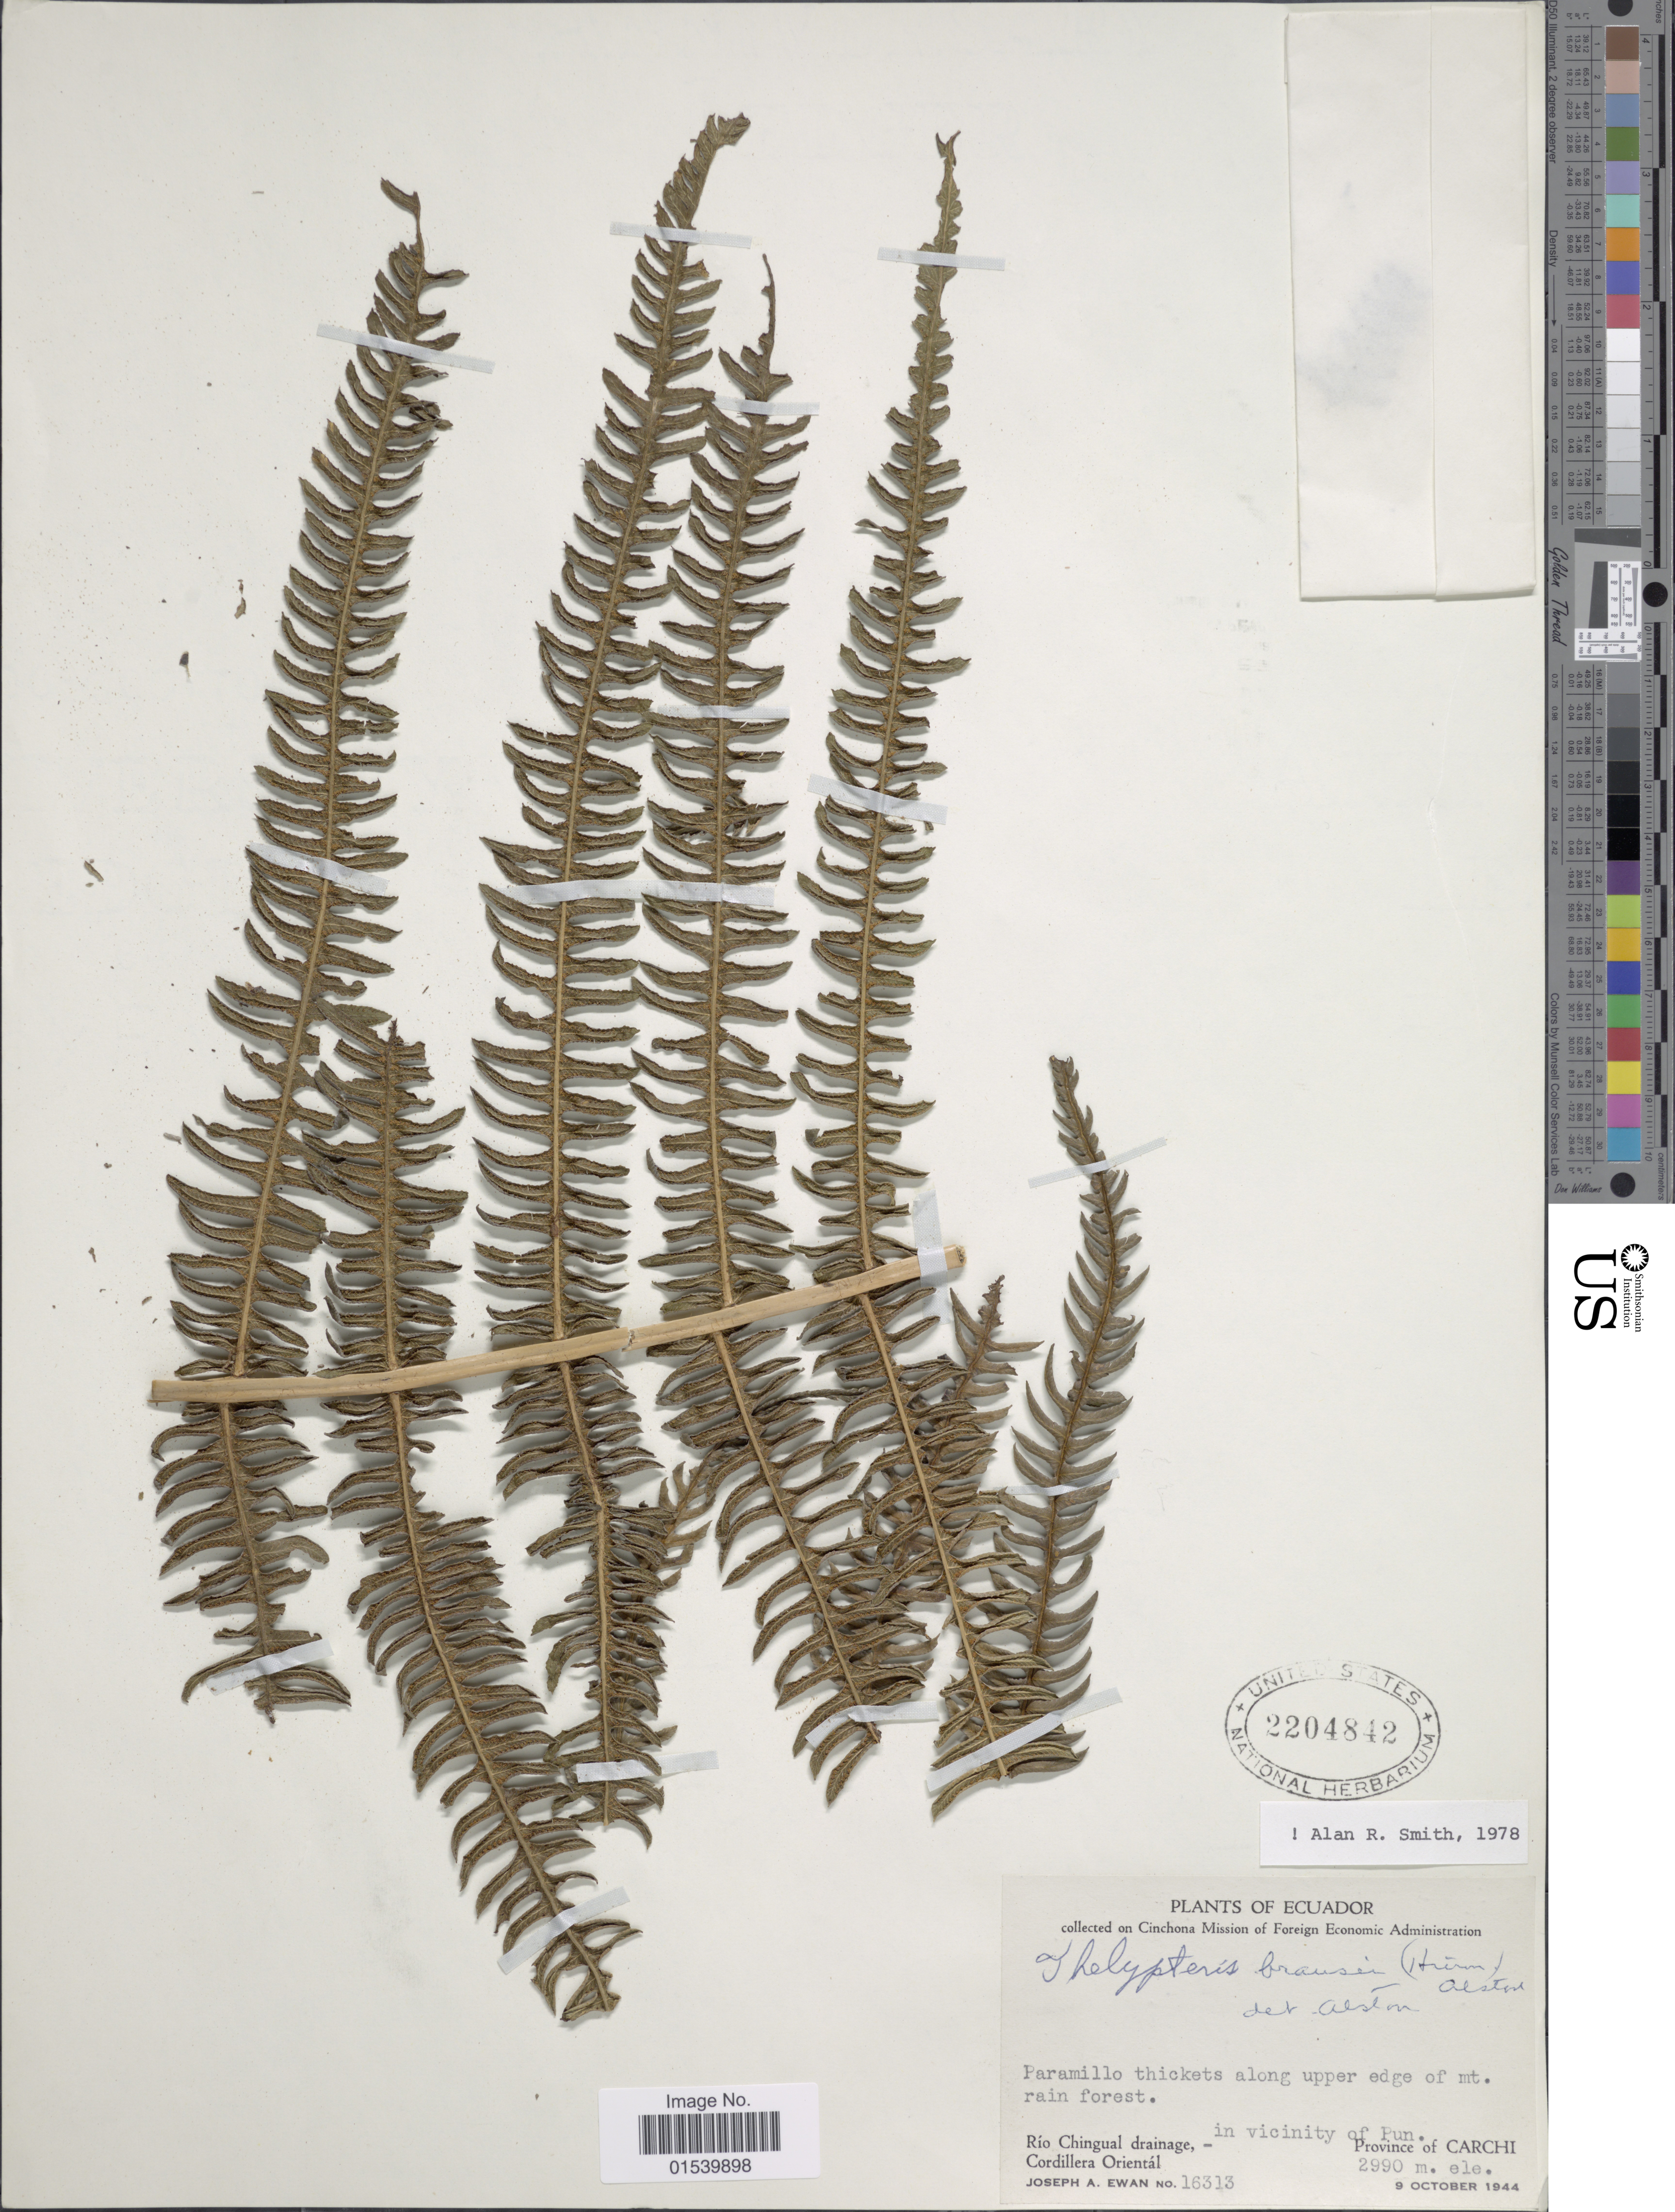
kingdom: Plantae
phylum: Tracheophyta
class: Polypodiopsida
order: Polypodiales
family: Thelypteridaceae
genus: Amauropelta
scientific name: Amauropelta brausei (Hieron.) comb. nov., ined. 2015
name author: (Hieron.)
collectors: J. A. Ewan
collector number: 16313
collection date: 1944-10-09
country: Ecuador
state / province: Carchi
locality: Paramillo thickets along upper edge of mt. rain forest, Río Chingual drainage, - in vicinity of Pun. Cordillera Orientál, Province of Carchi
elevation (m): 2990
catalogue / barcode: US 2204842